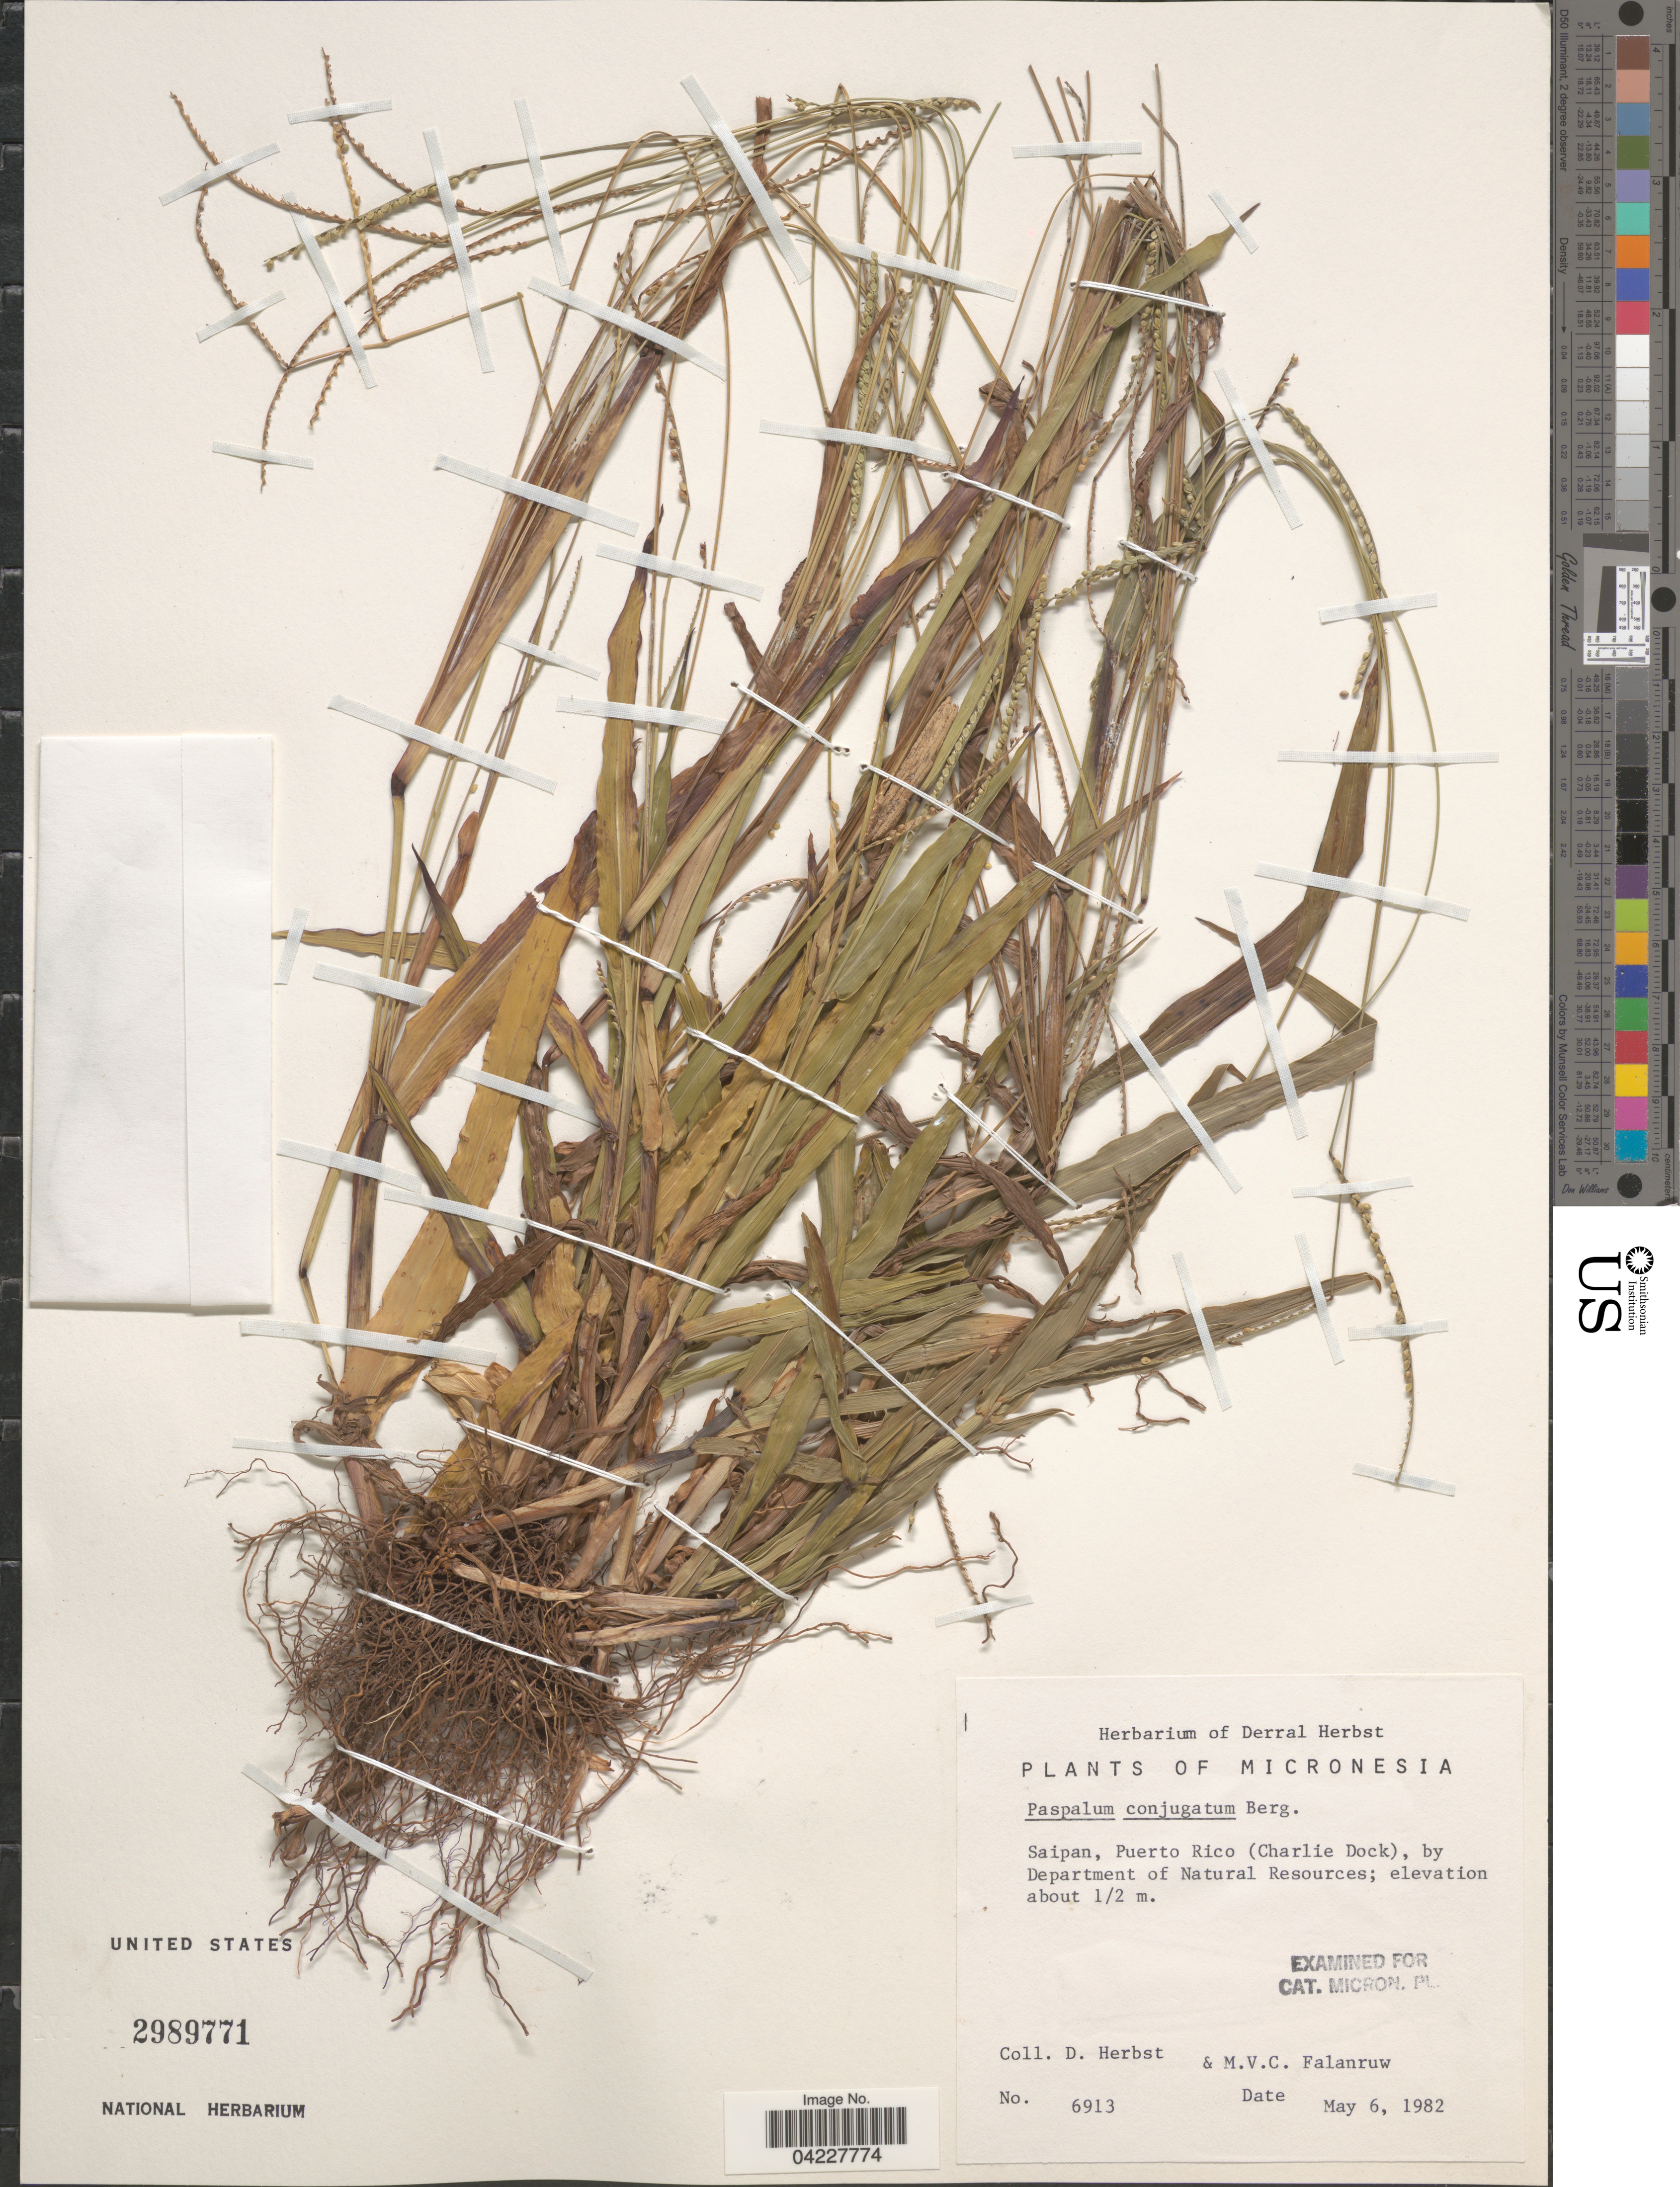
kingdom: Plantae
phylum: Tracheophyta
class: Liliopsida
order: Poales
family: Poaceae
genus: Paspalum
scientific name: Paspalum conjugatum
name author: P.J. Bergius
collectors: D. R. Herbst & M. V. Falanruw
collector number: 6913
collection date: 1982-05-06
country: Northern Mariana Islands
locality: Micronesia. Saipan, Puerto Rico (Charlie Dock), by Department of Natural Resources.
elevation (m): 0.5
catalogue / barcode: US 2989771